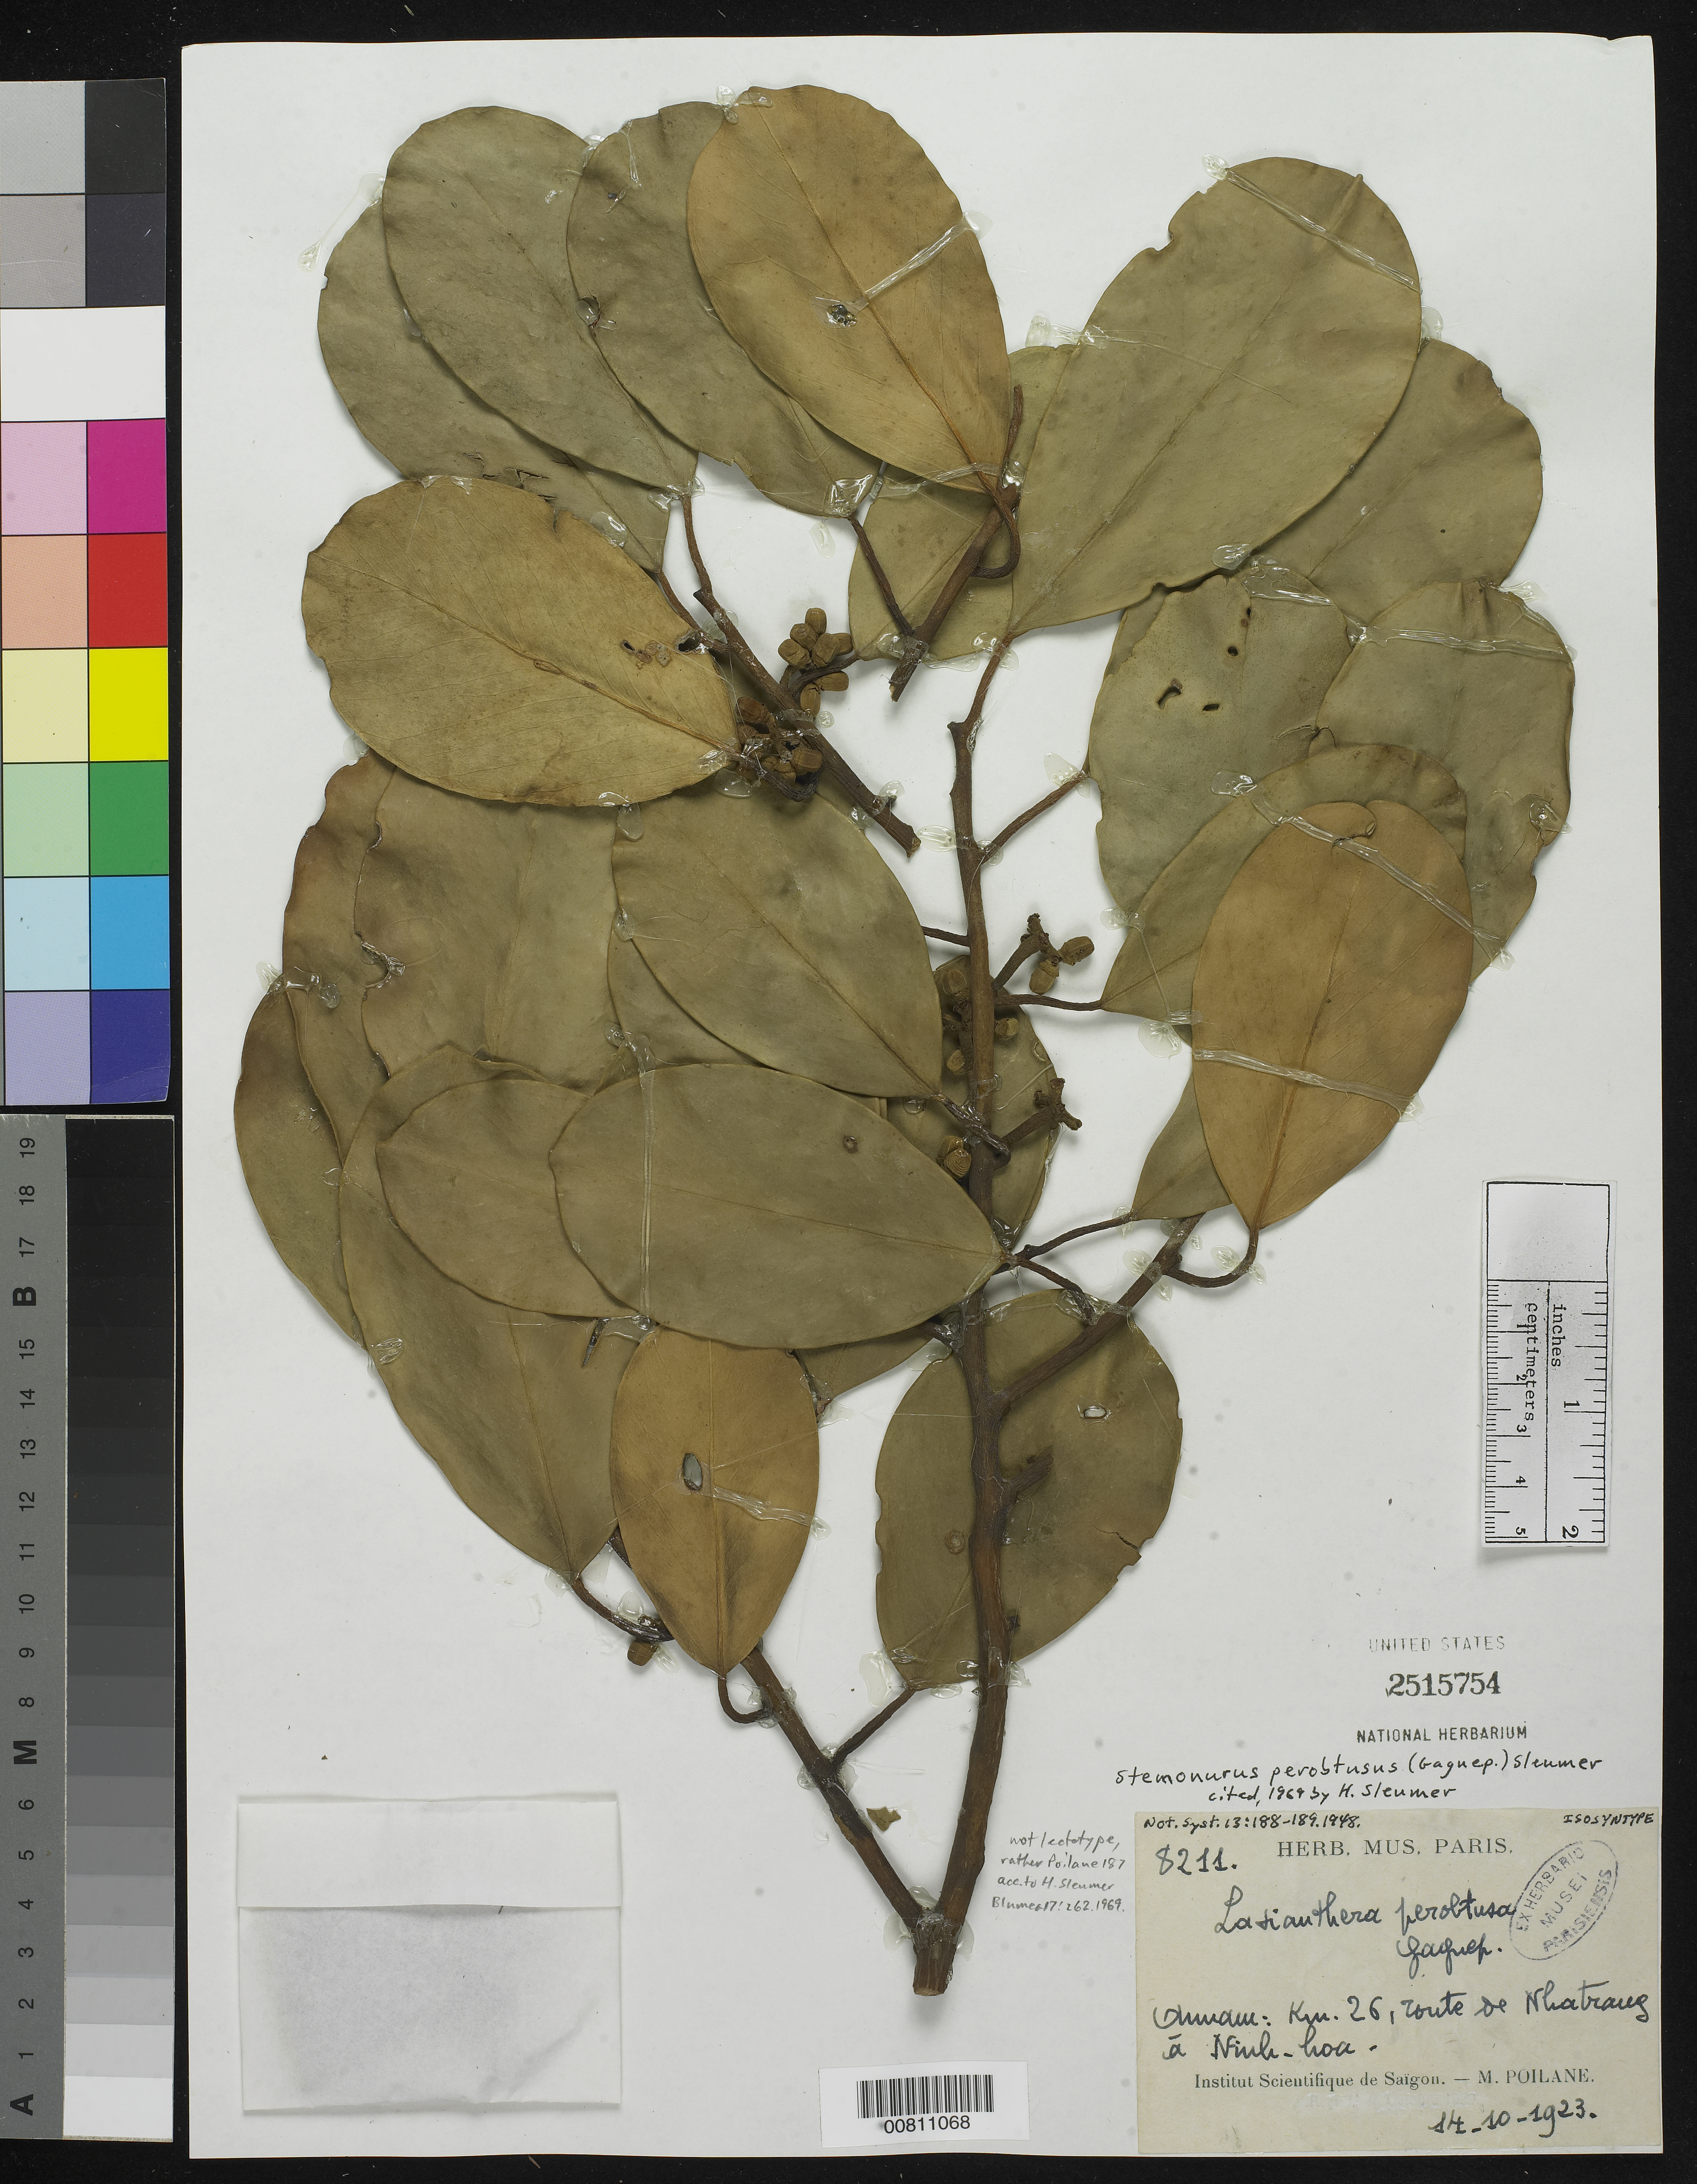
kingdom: Plantae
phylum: Tracheophyta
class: Magnoliopsida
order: Cardiopteridales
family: Stemonuraceae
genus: Lasianthera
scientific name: Lasianthera perobtusa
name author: Gagnep.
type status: Isosyntype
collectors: E. Poilane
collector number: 8211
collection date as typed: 14 Oct 1923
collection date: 1923-10-14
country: Vietnam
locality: Annam: km 26, route de Nhatrang à Ninh-hoa.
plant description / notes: Lectotype is Poilane 187 as cited by Sleumer, Blumea 17: 262 (1969).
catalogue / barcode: US 2515754